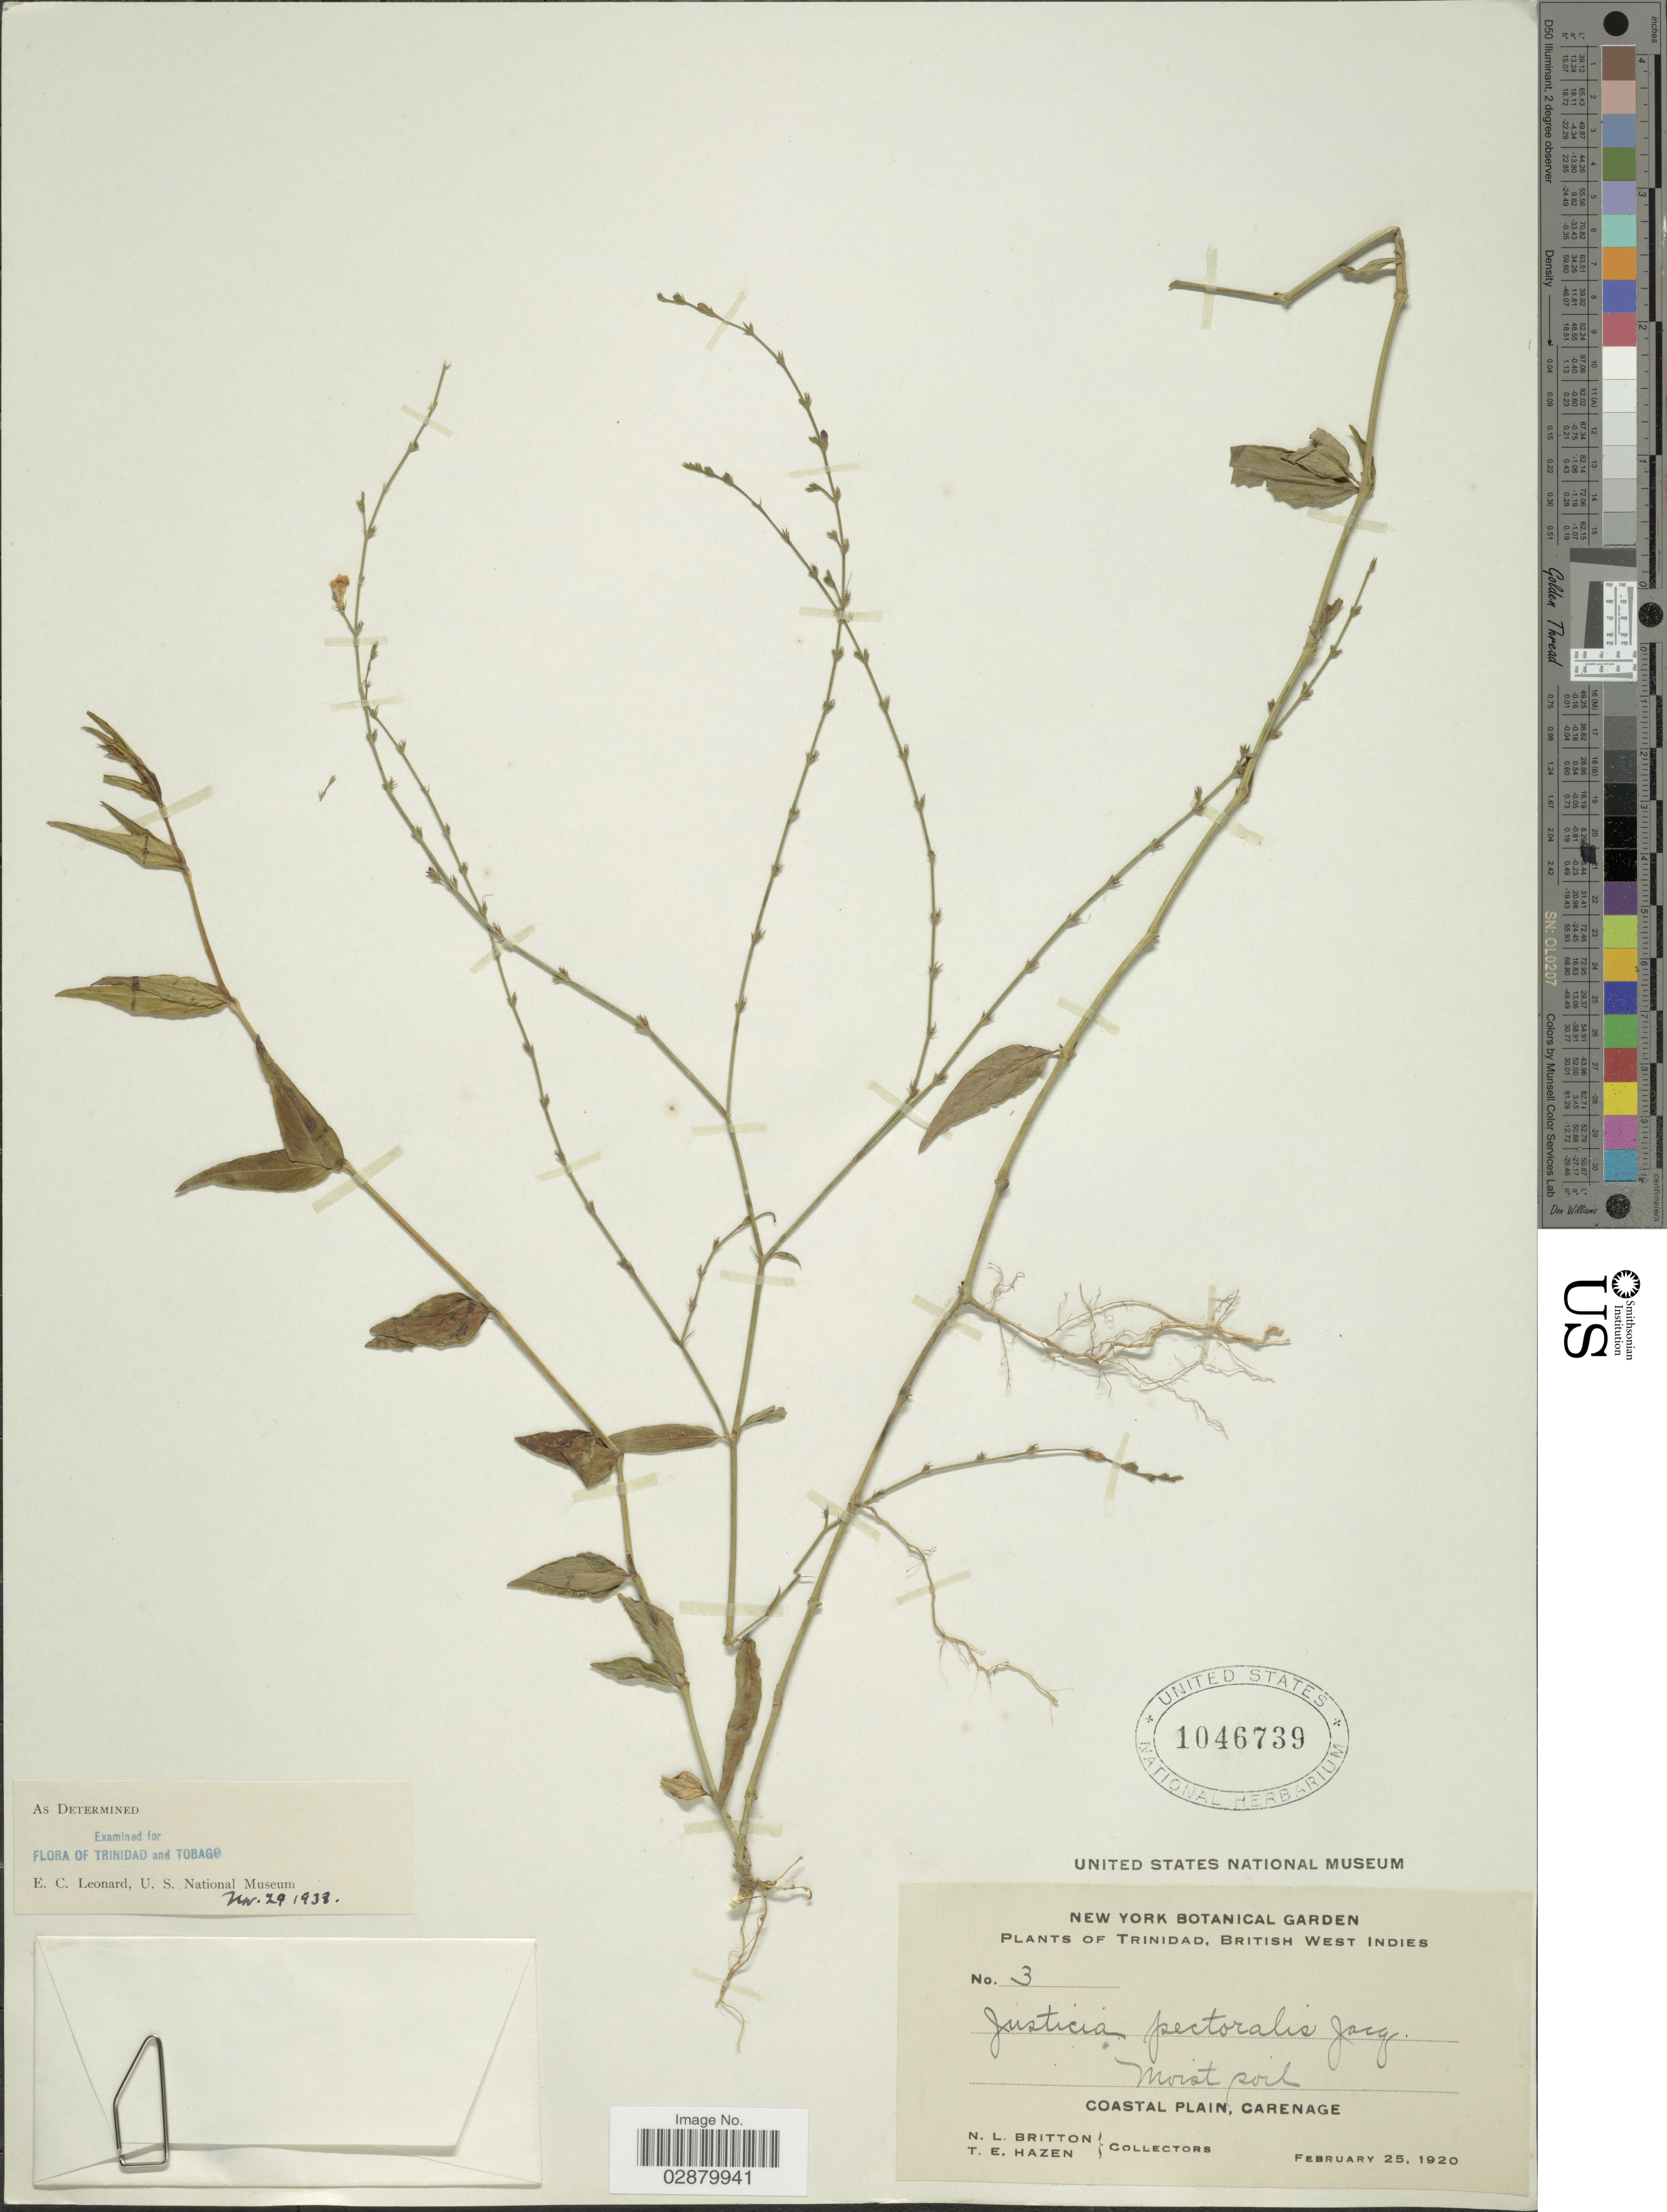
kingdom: Plantae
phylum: Tracheophyta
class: Magnoliopsida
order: Lamiales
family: Acanthaceae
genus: Justicia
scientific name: Justicia pectoralis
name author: Jacq.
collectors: N. Britton & T. E. Hazen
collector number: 3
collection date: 1920-02-25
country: Trinidad and Tobago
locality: Trinidad, British West Indies. Coastal Plain, Carenage.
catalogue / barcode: US 1046739